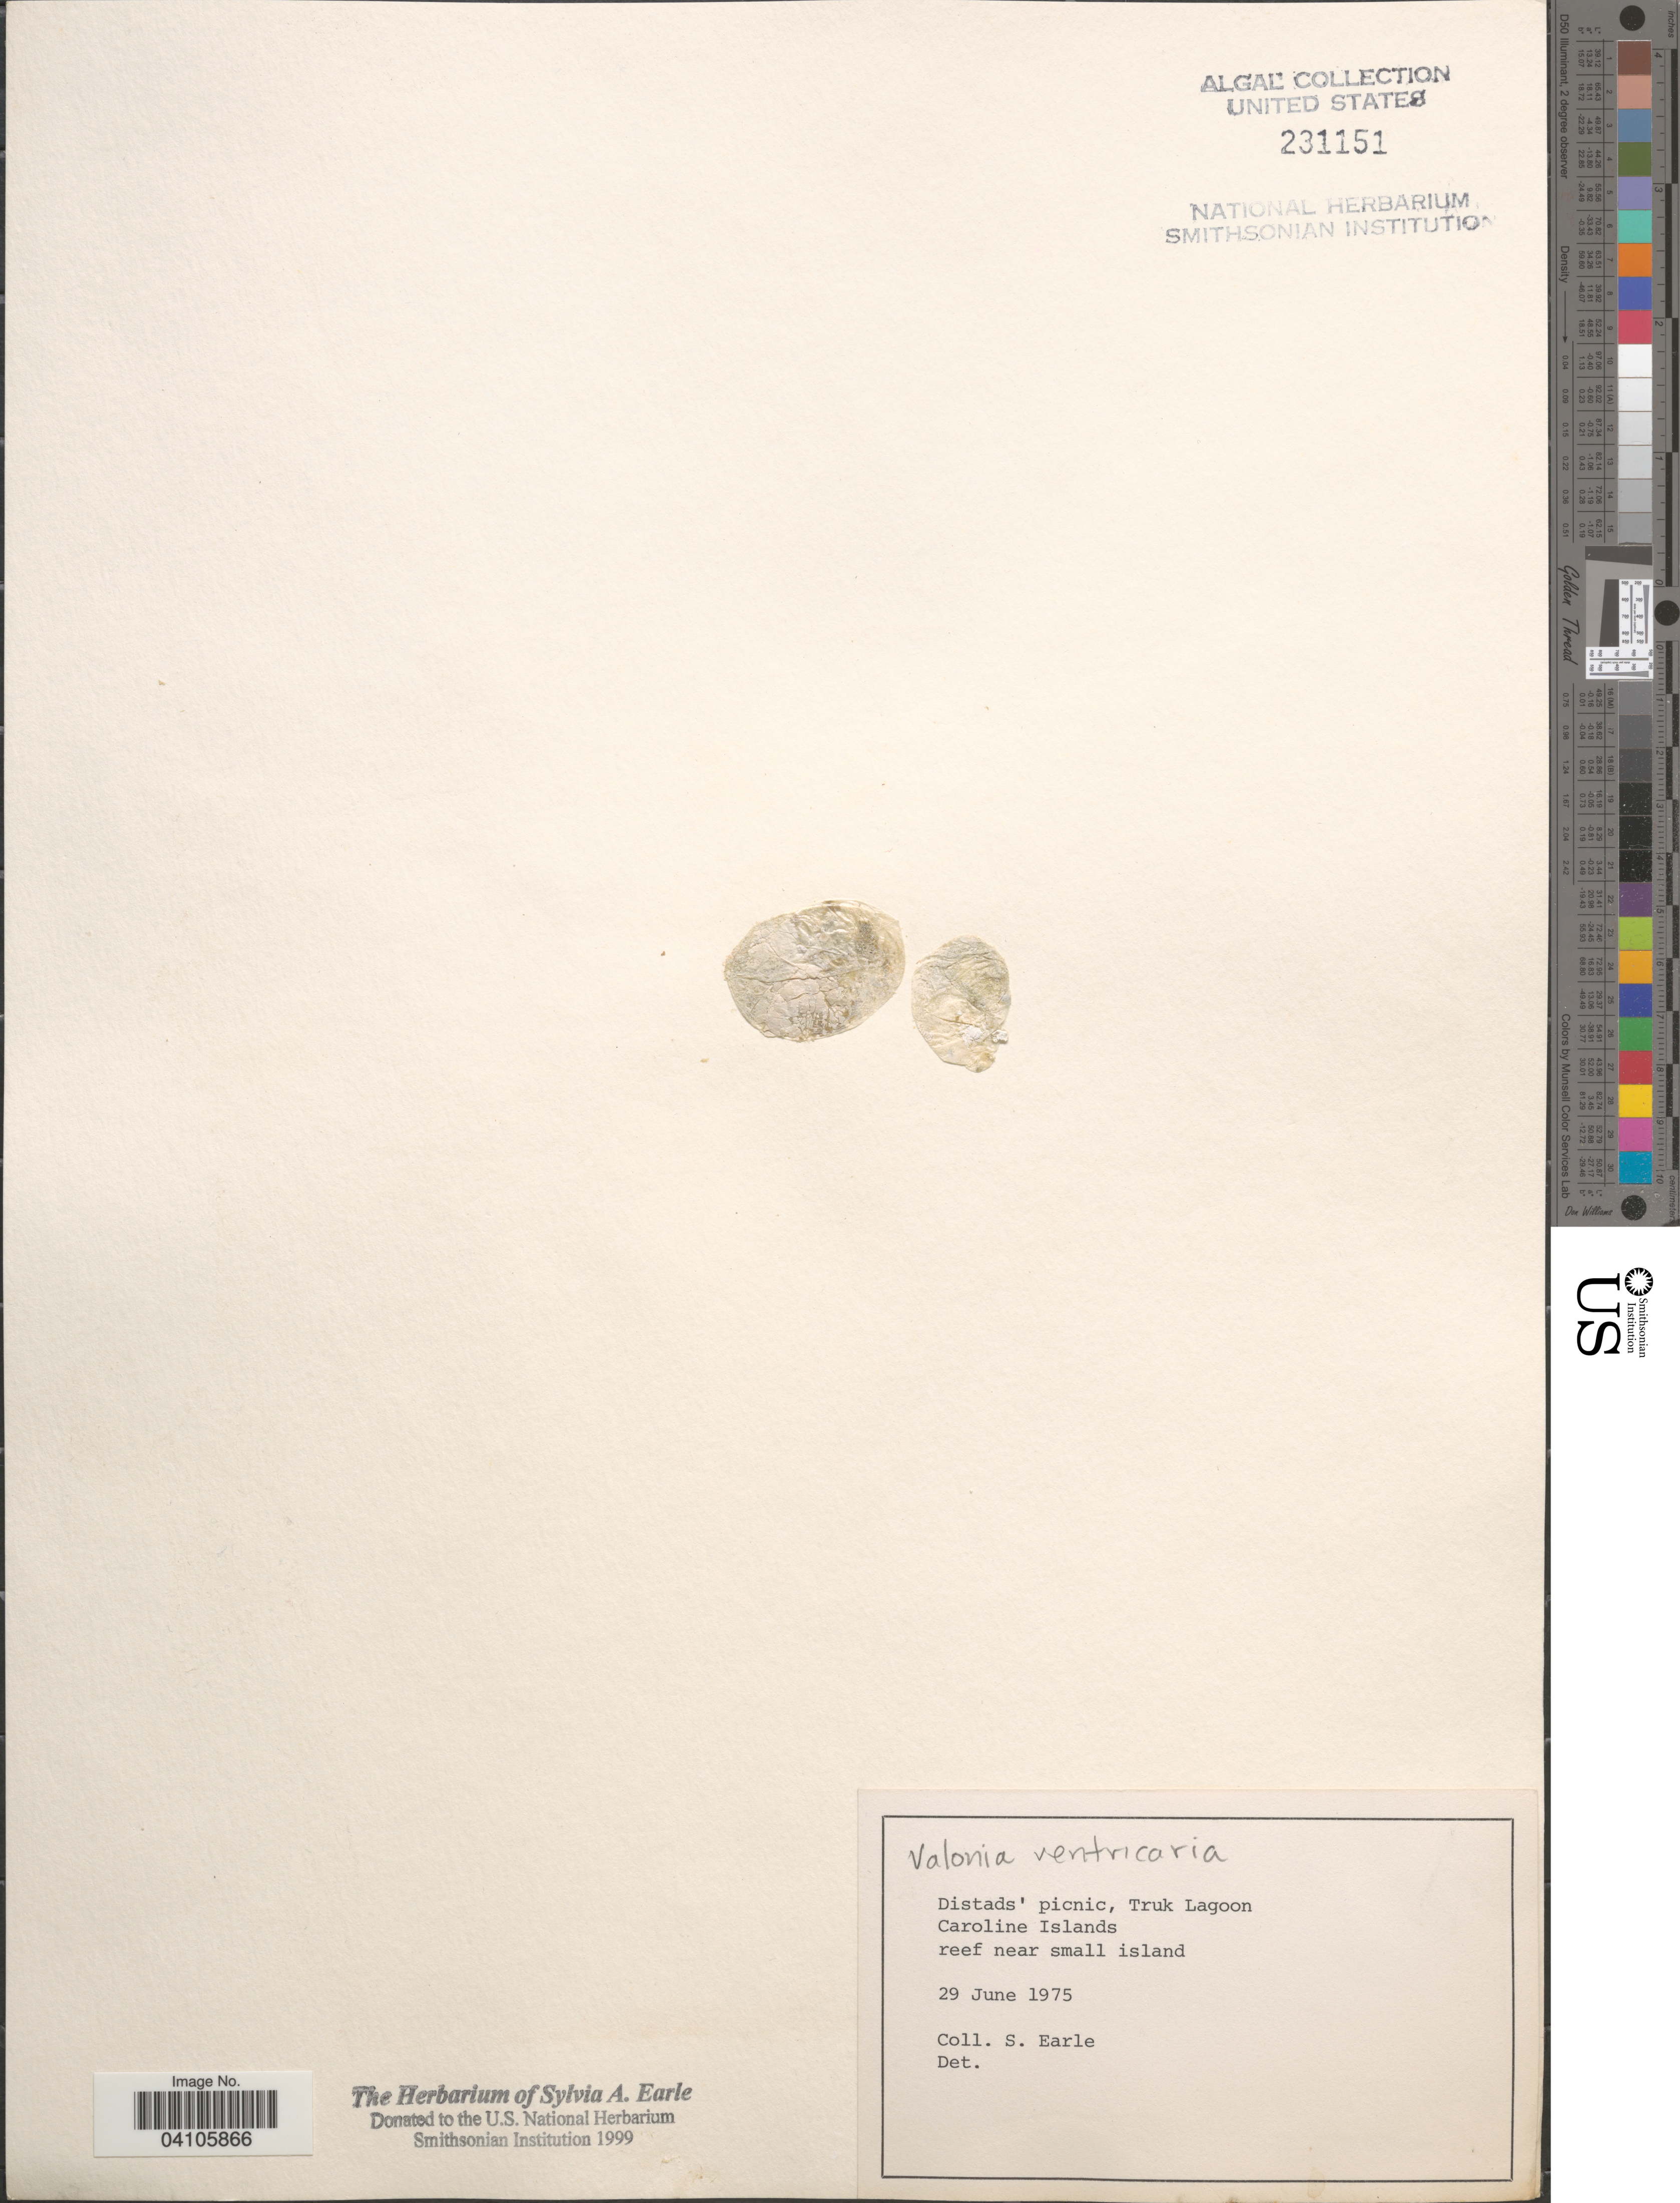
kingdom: Plantae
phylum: Chlorophyta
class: Ulvophyceae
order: Siphonocladales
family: Valoniaceae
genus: Valonia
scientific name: Valonia ventricaria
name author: J. Agardh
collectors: S. A. Earle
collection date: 1975-06-29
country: Micronesia, Federated States of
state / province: Truk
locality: Distads' picnic, Truk Lagoon. Caroline Islands.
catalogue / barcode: US 231151